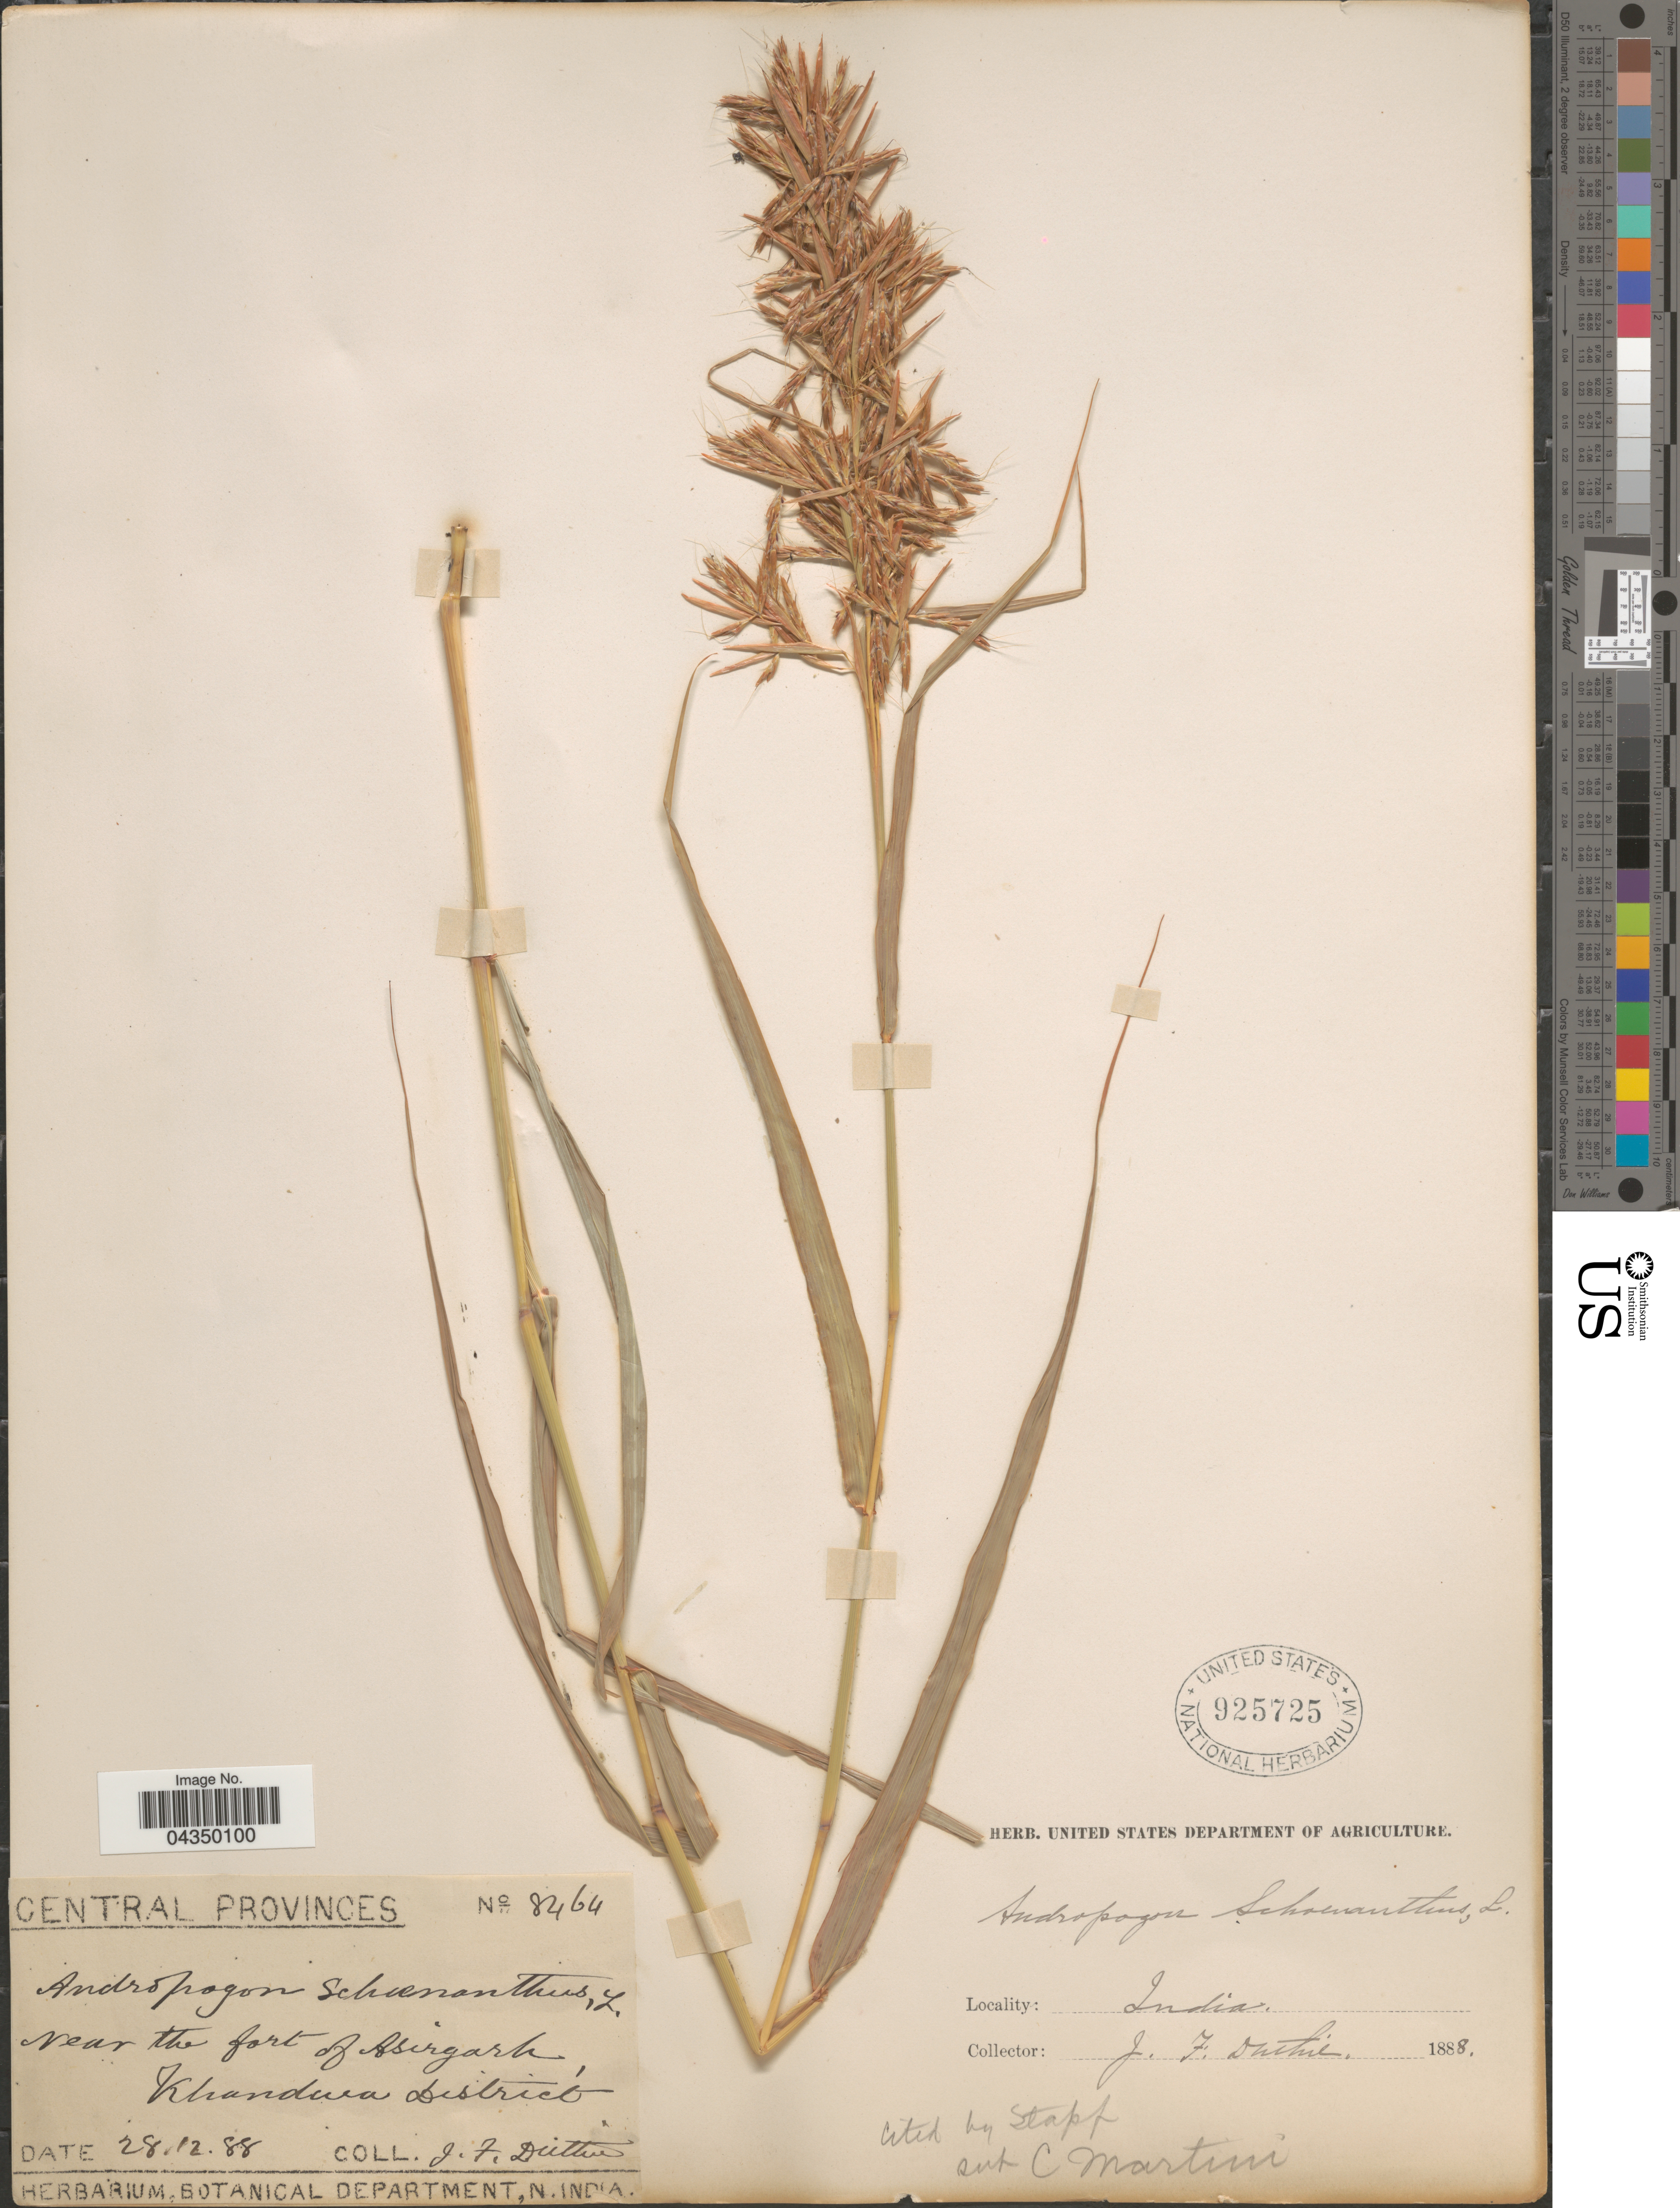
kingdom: Plantae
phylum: Tracheophyta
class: Liliopsida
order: Poales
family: Poaceae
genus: Cymbopogon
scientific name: Cymbopogon schoenanthus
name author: (L.) Spreng.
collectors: J. F. Duthie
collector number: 8464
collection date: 1888-12-28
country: India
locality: Central Provinces. Near the fort of Asirgarh, Khandwa District.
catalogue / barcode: US 925725